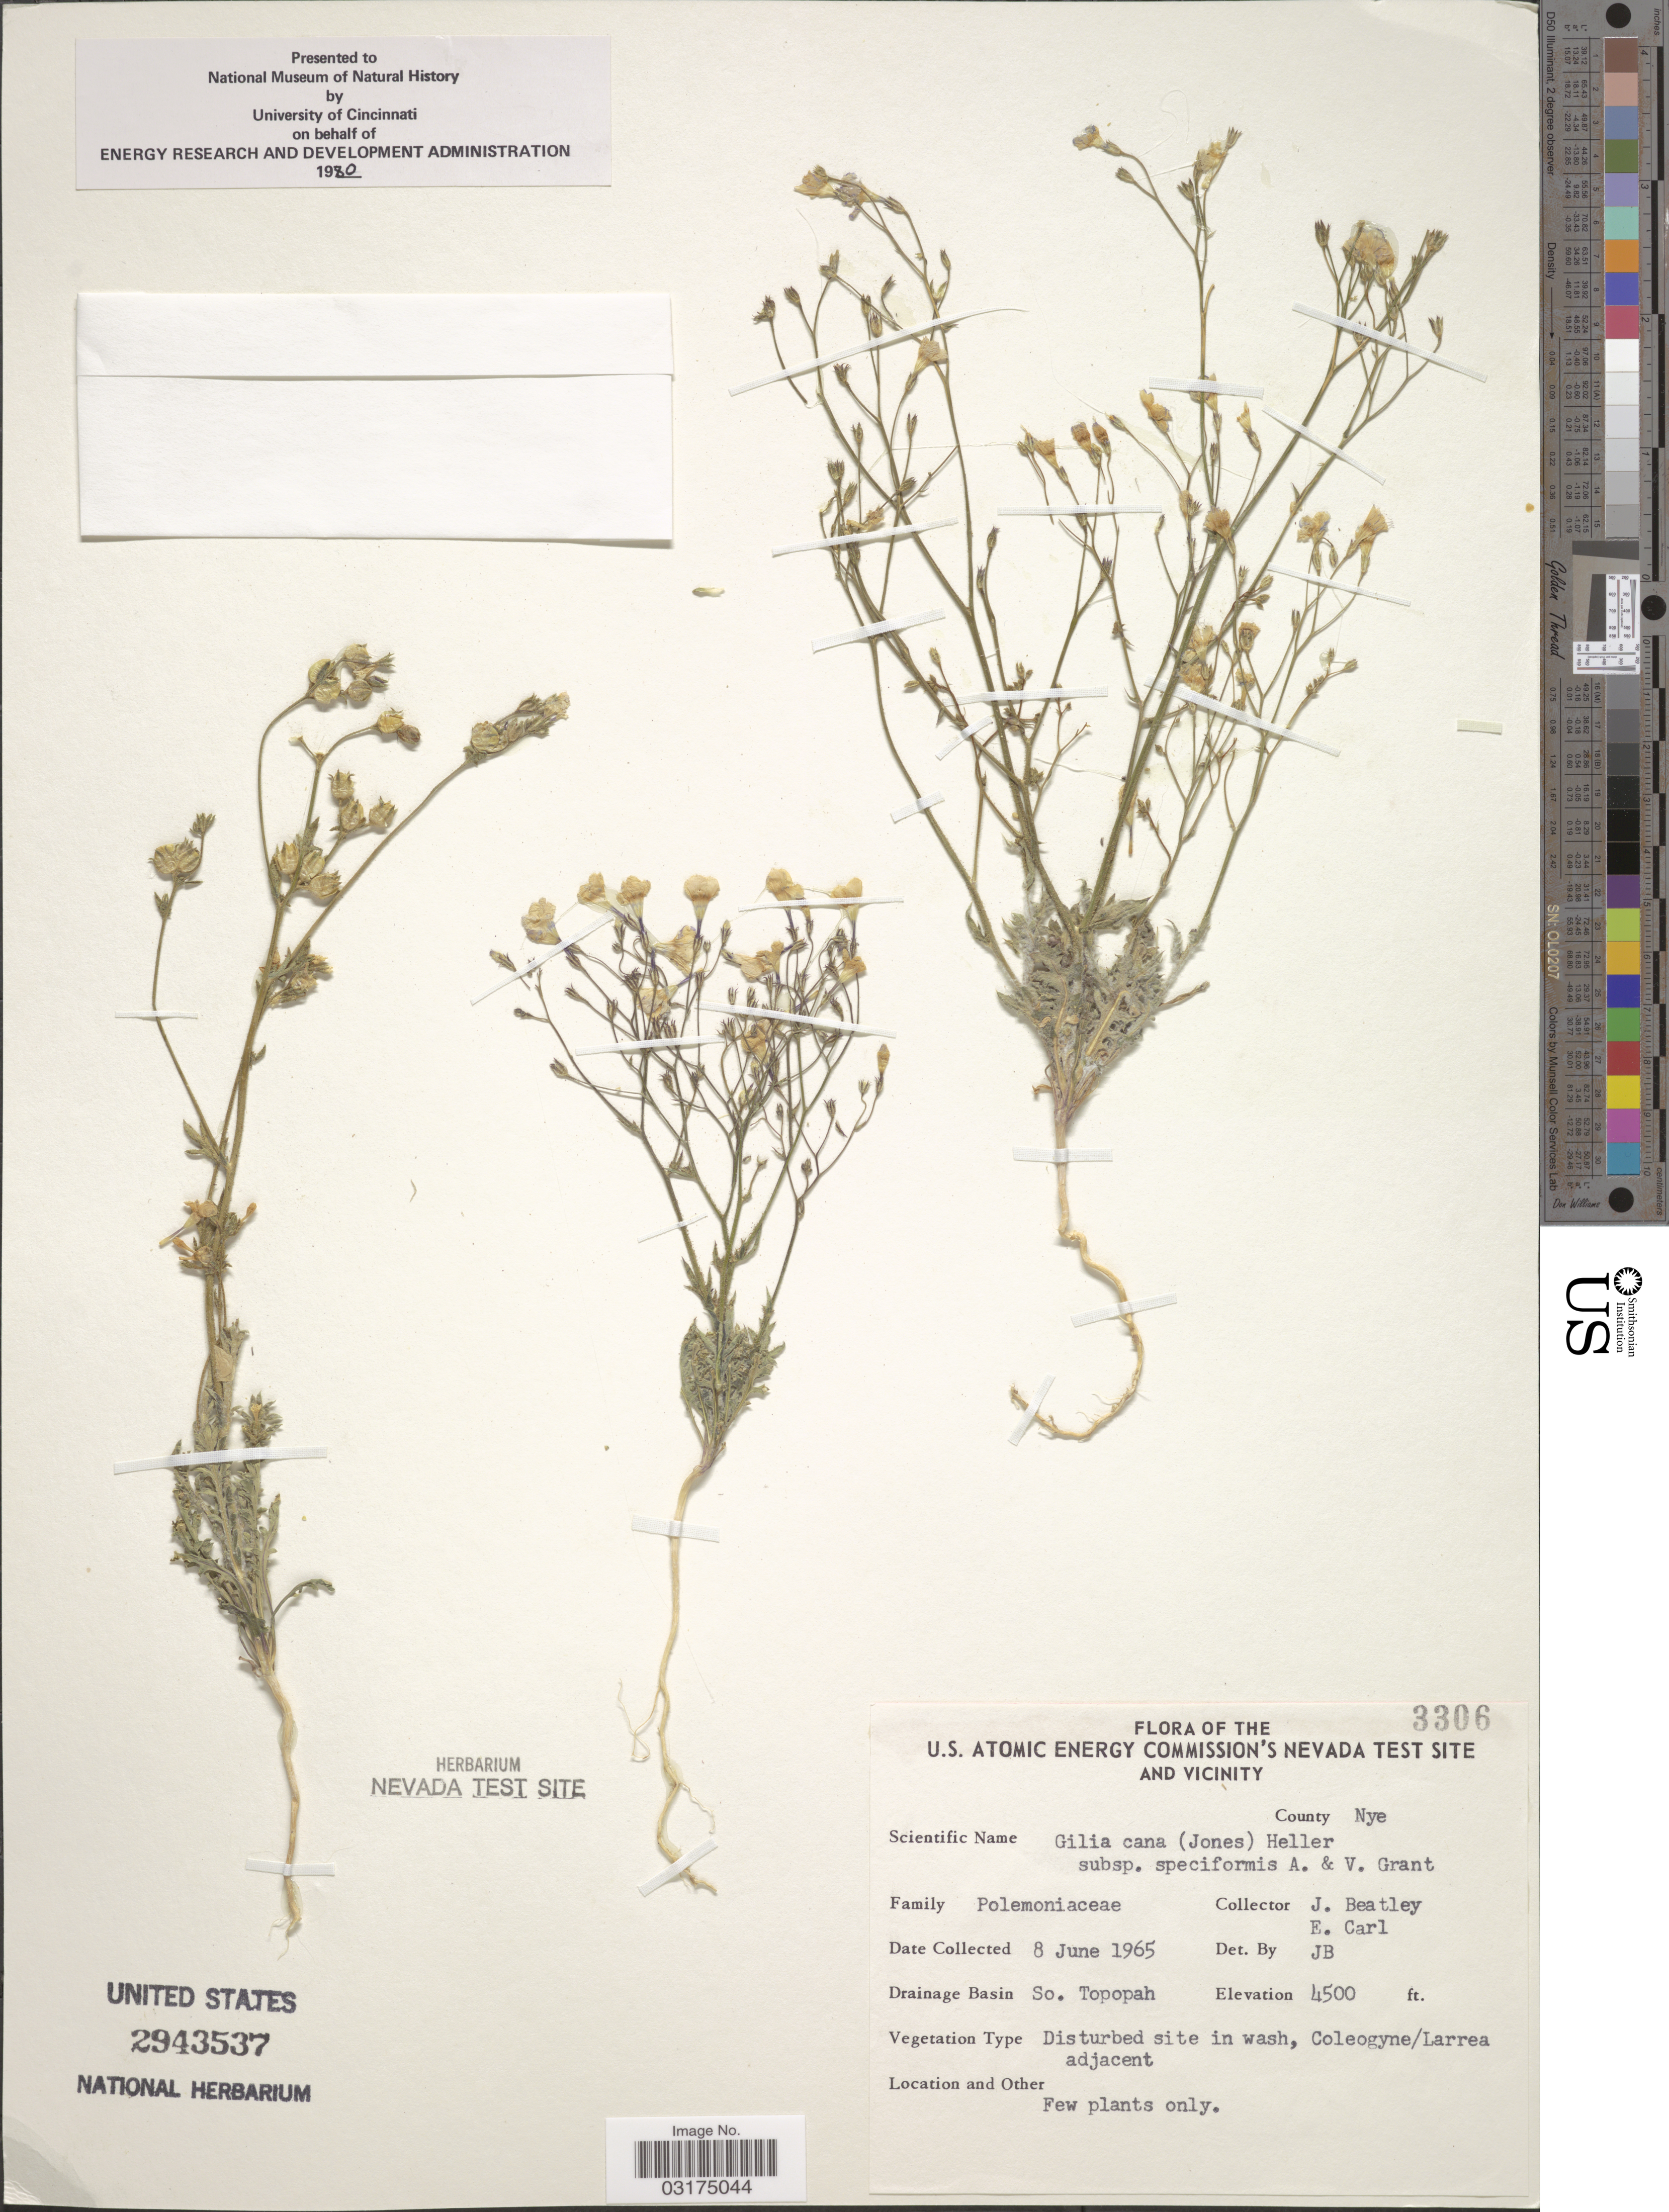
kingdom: Plantae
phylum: Tracheophyta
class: Magnoliopsida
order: Ericales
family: Polemoniaceae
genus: Gilia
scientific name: Gilia cana subsp. speciformis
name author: A.D. Grant & V.E. Grant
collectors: J. C. Beatley & E. Carl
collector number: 3306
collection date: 1965-06-08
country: United States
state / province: Nevada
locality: The U. S. Atomic Energy Commission's Nevada Test Site and Vicinity. County Nye. Drainage Basin So. Topopah.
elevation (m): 1372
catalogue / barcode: US 2943537